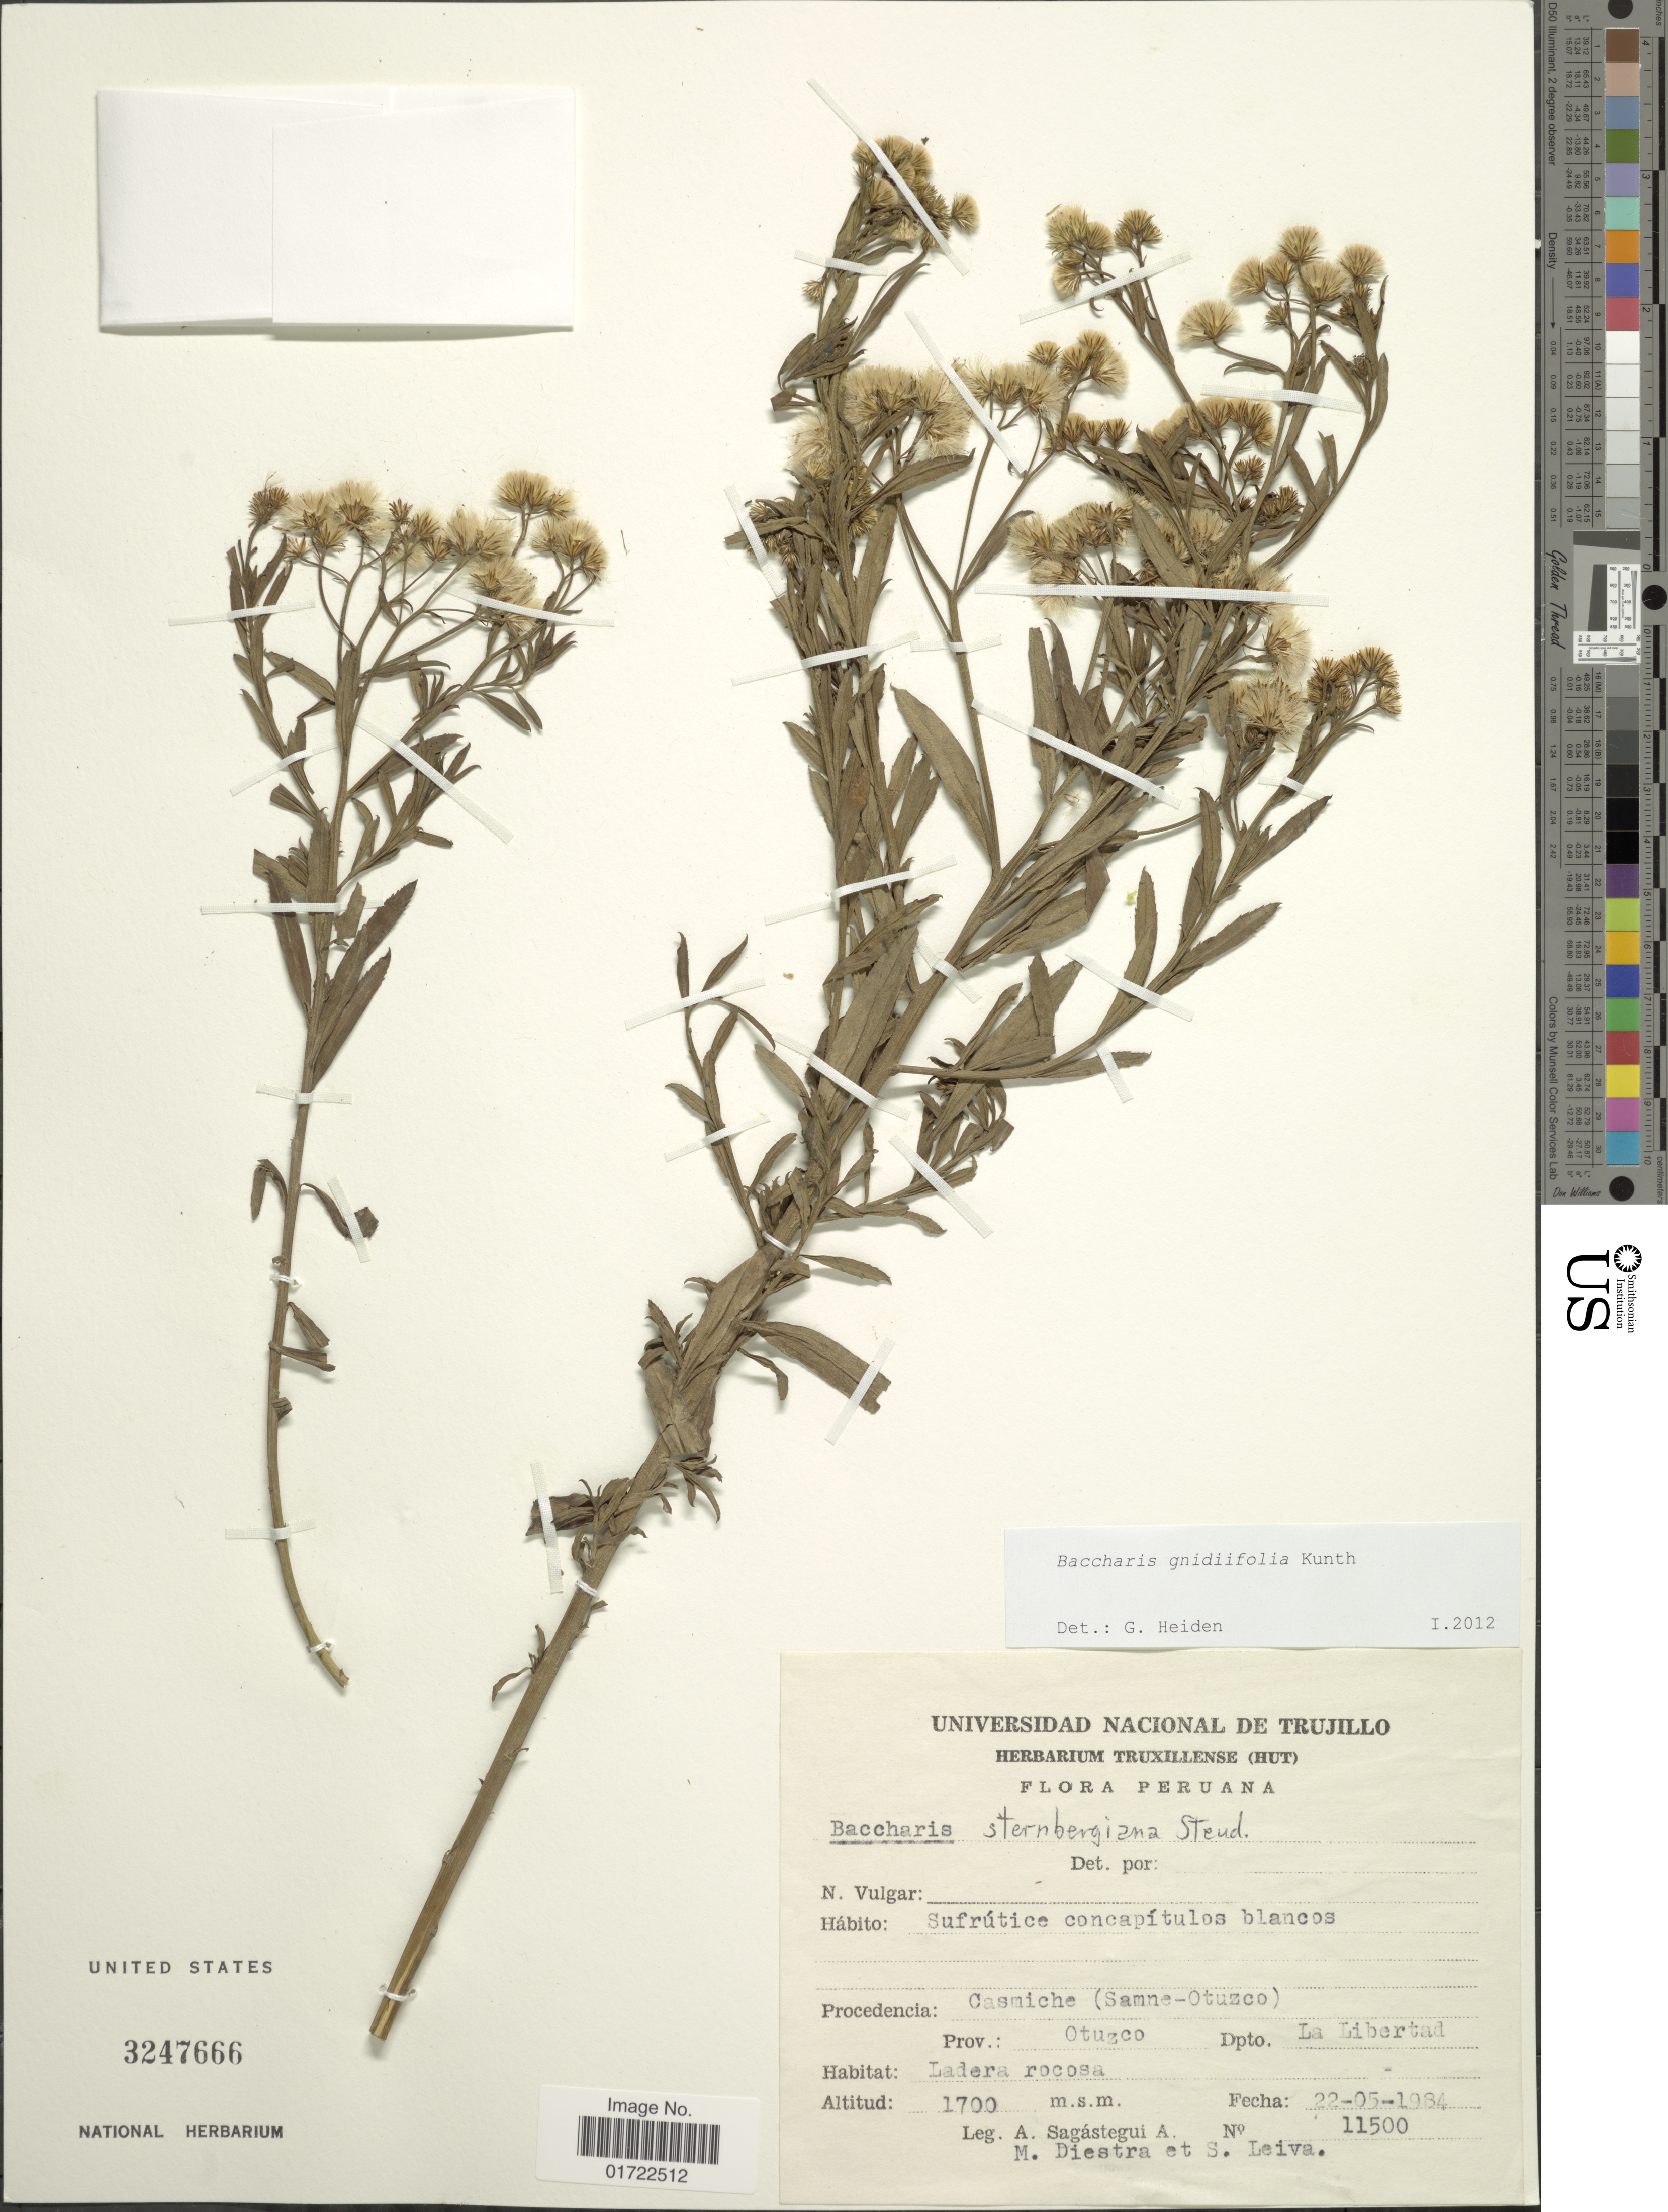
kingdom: Plantae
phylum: Tracheophyta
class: Magnoliopsida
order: Asterales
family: Asteraceae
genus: Baccharis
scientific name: Baccharis gnidiifolia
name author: Kunth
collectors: A. Sagástegui A., M. Diestra & S. Leiva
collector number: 11500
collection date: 1984-05-22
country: Peru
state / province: La Libertad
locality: Procedencia: Casmiche (Samne-Otuzco) Prov.: Otuzco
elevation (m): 1700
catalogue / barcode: US 3247666